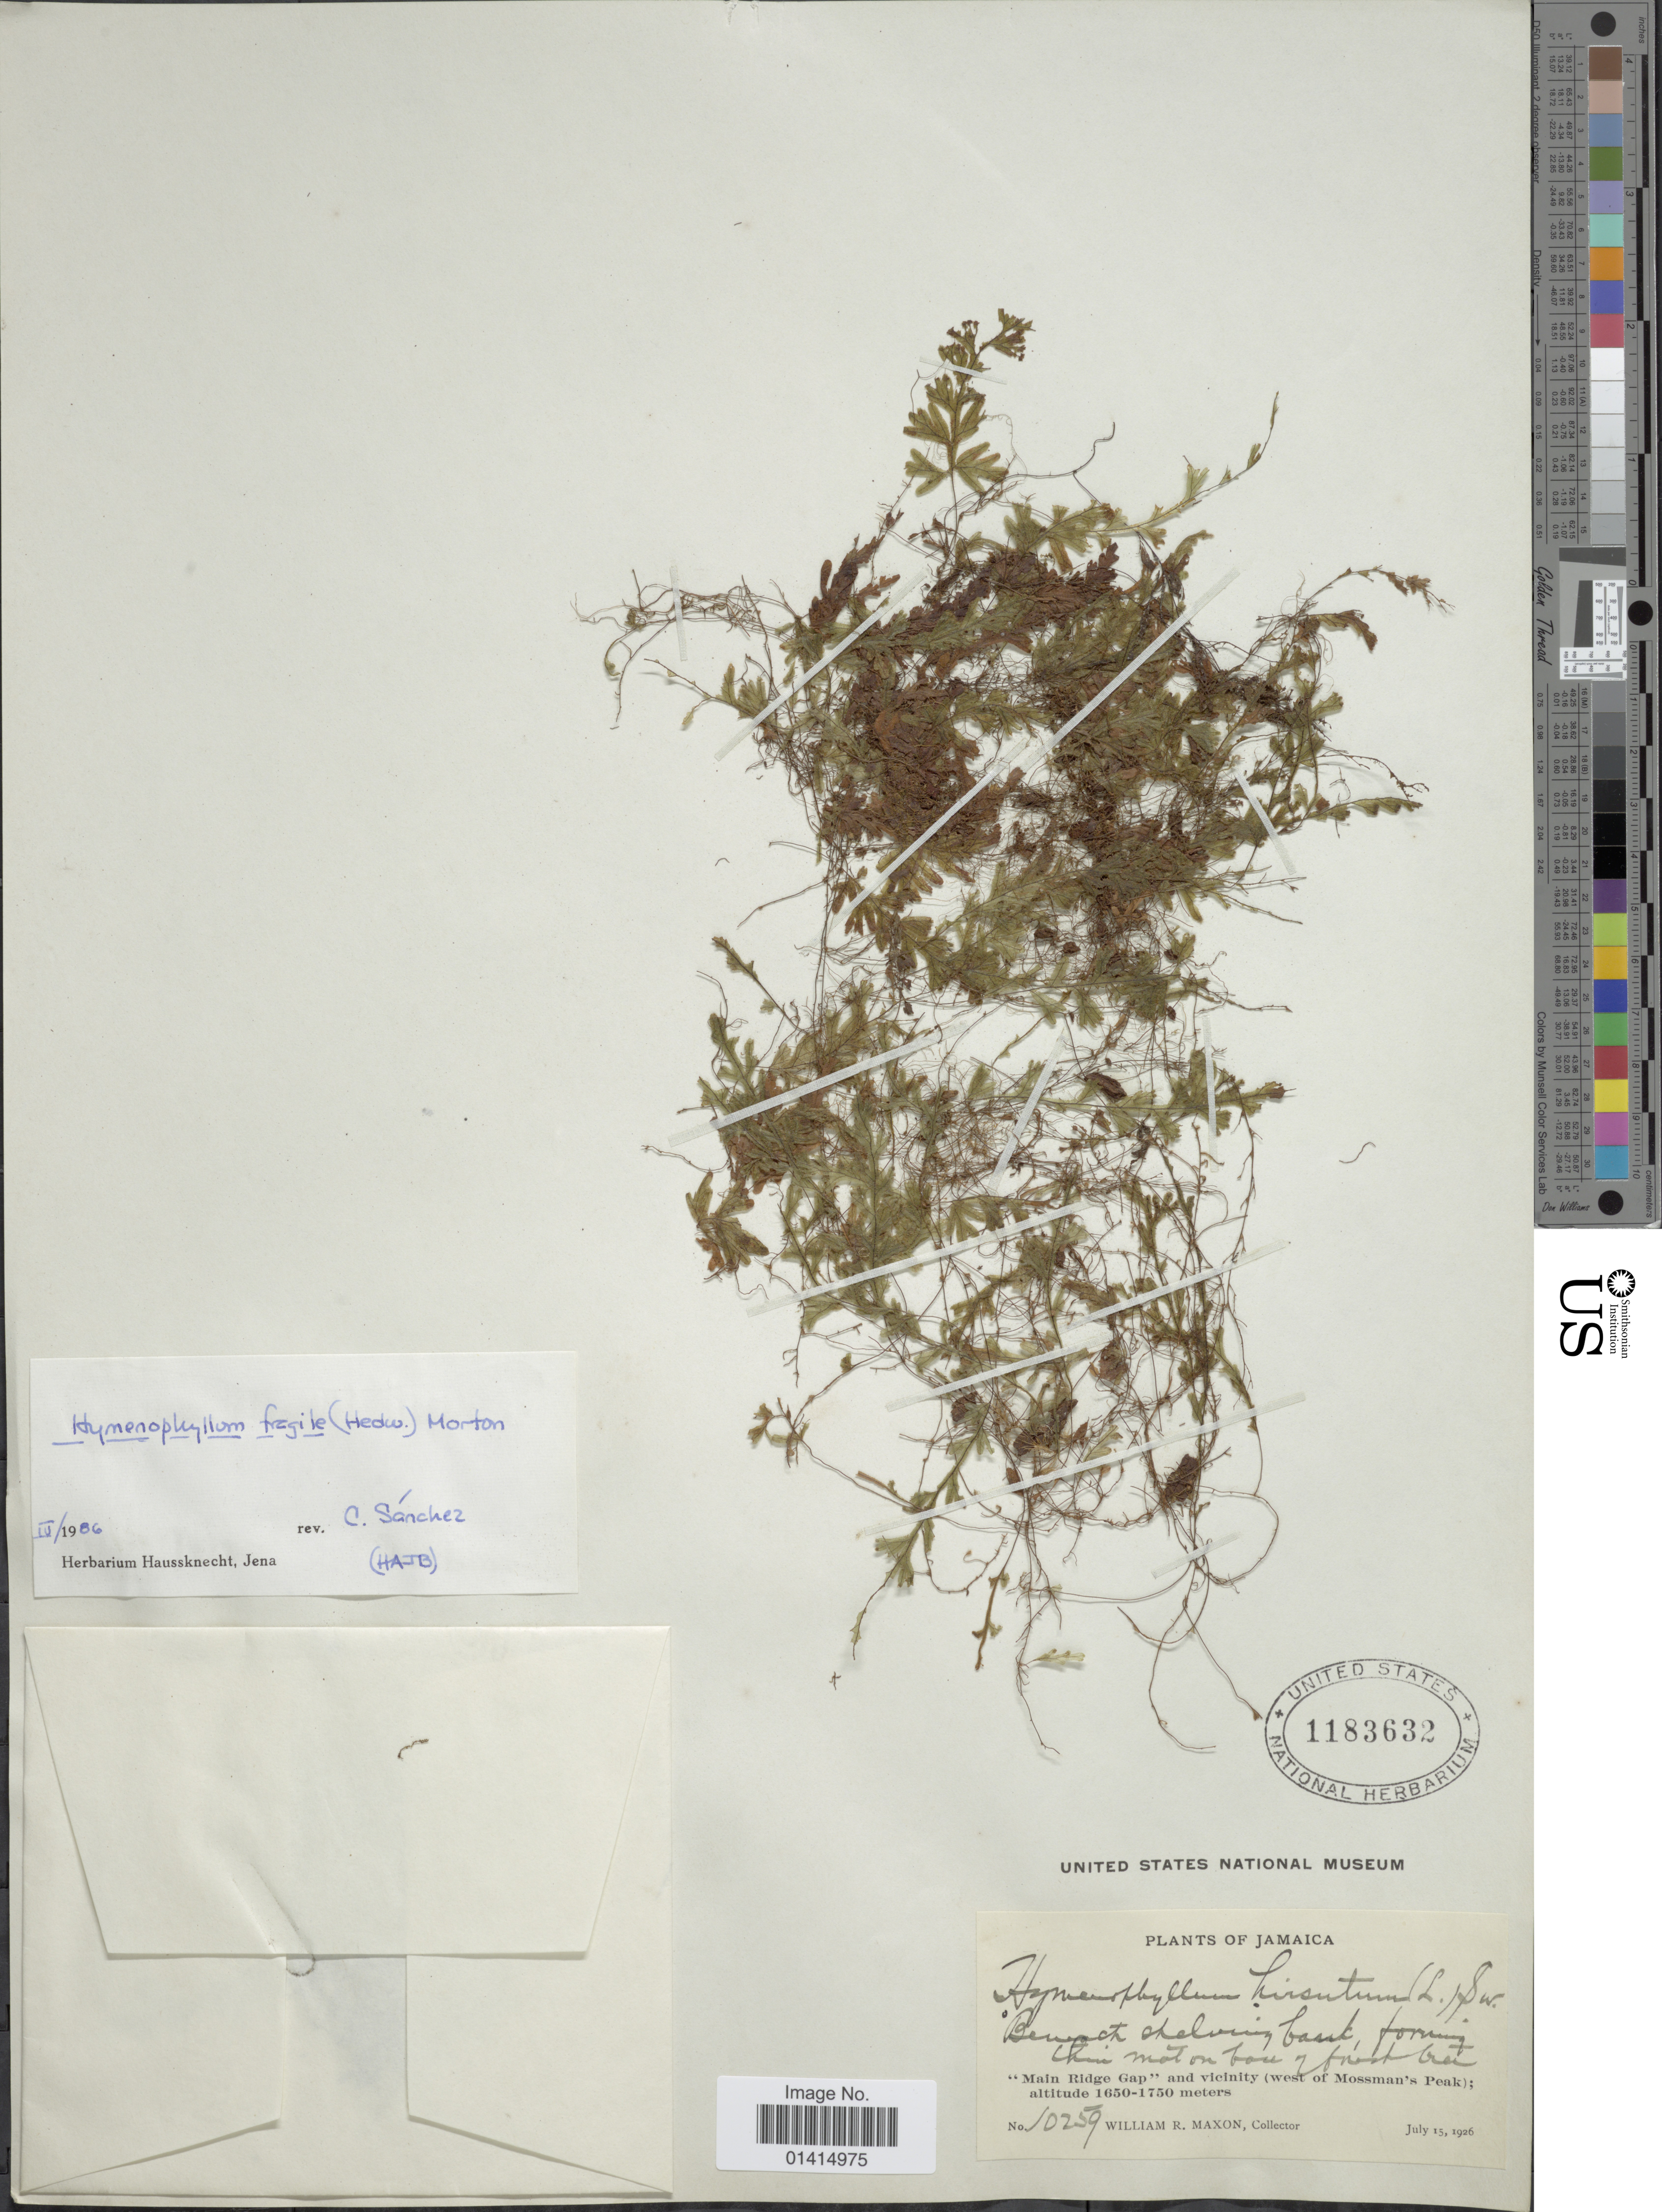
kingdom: Plantae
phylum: Tracheophyta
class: Polypodiopsida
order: Hymenophyllales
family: Hymenophyllaceae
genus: Hymenophyllum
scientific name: Hymenophyllum fragile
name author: (Hedw.) C.V. Morton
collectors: W. R. Maxon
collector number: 10259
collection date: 1926-07-15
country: Jamaica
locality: Main Ridge Gap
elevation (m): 1650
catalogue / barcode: US 1183632